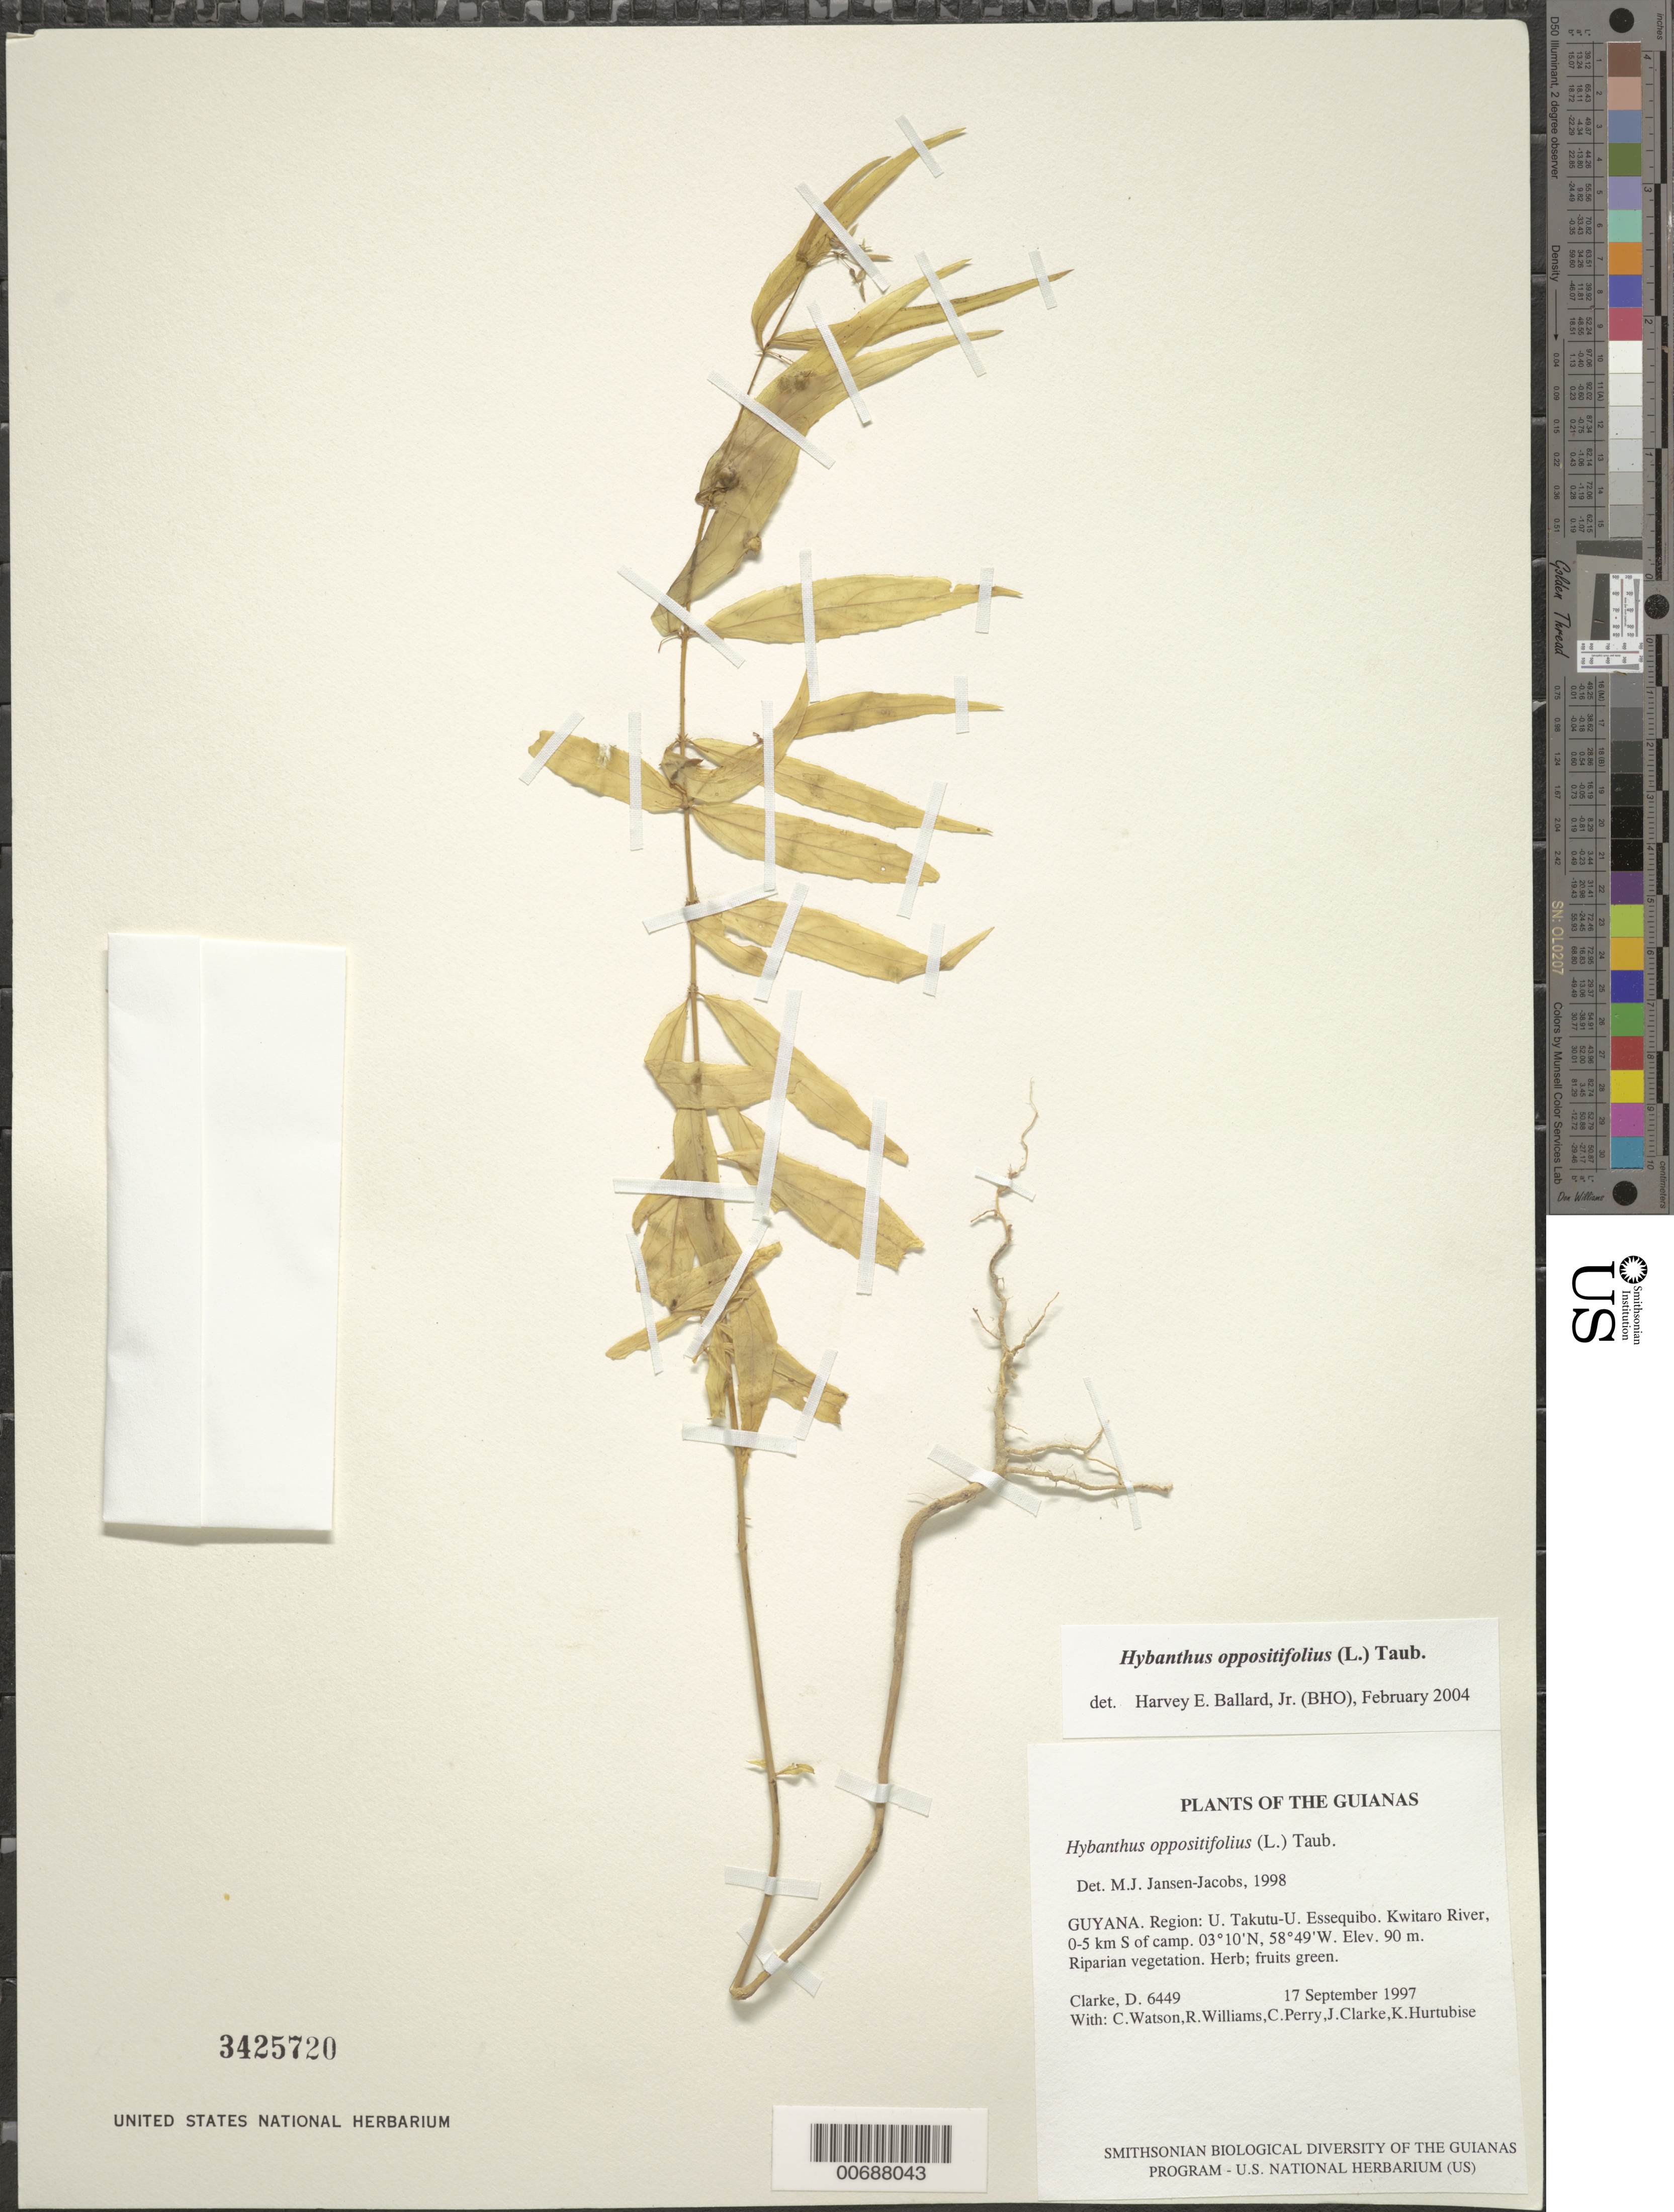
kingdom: Plantae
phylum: Tracheophyta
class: Magnoliopsida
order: Malpighiales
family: Violaceae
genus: Pombalia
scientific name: Pombalia oppositifolia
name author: (L.) Paula-Souza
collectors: H. D. Clarke, C. Watson, R. Williams, C. Perry, J. Clarke & K. Hurtubise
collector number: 6449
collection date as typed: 17 September 1997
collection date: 1997-09-17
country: Guyana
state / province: U. Takutu-U. Essequibo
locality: Kwitaro River, 0-5 km S of camp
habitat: Riparian vegetation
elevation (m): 90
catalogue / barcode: US 3425720